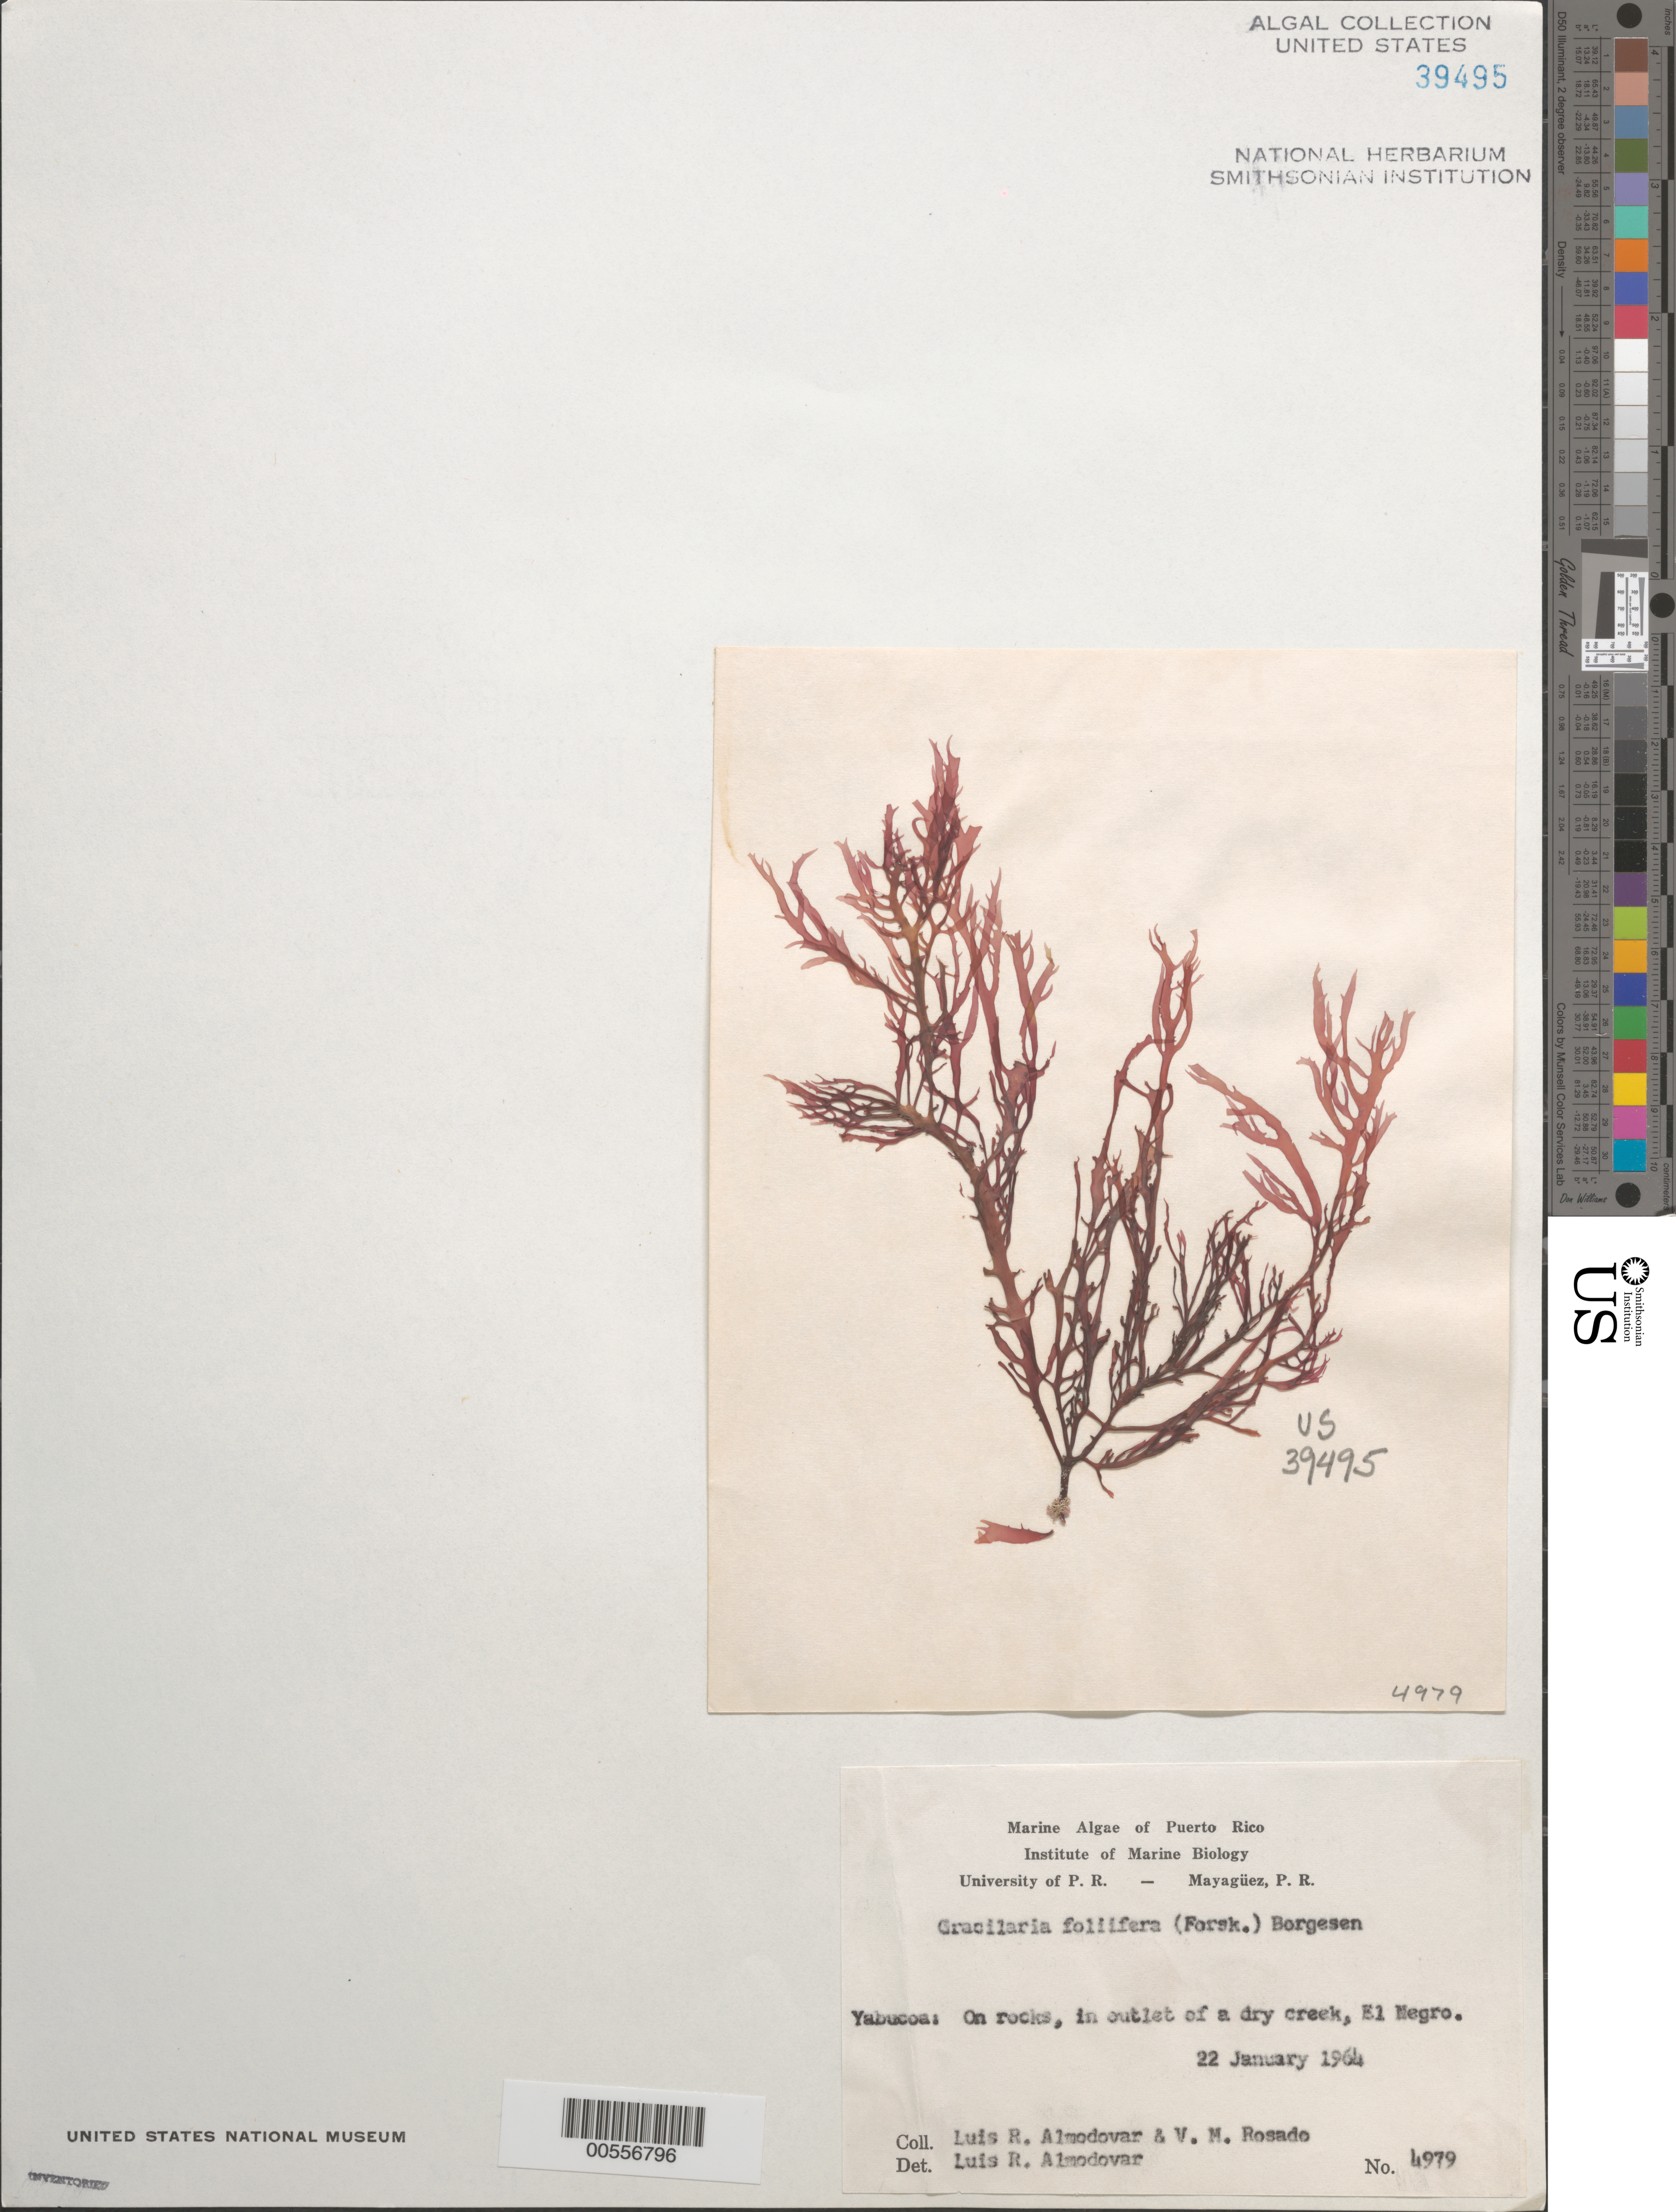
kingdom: Plantae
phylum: Rhodophyta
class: Florideophyceae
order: Gracilariales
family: Gracilariaceae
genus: Gracilaria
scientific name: Gracilaria foliifera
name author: (Forssk.) Børgesen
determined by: Almodovar, L. R.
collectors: L. Almodovar & V. Rosado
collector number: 4979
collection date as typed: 22 Jan 1964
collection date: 1964-01-22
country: Puerto Rico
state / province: Yabucoa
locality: El Negro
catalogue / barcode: US 39495